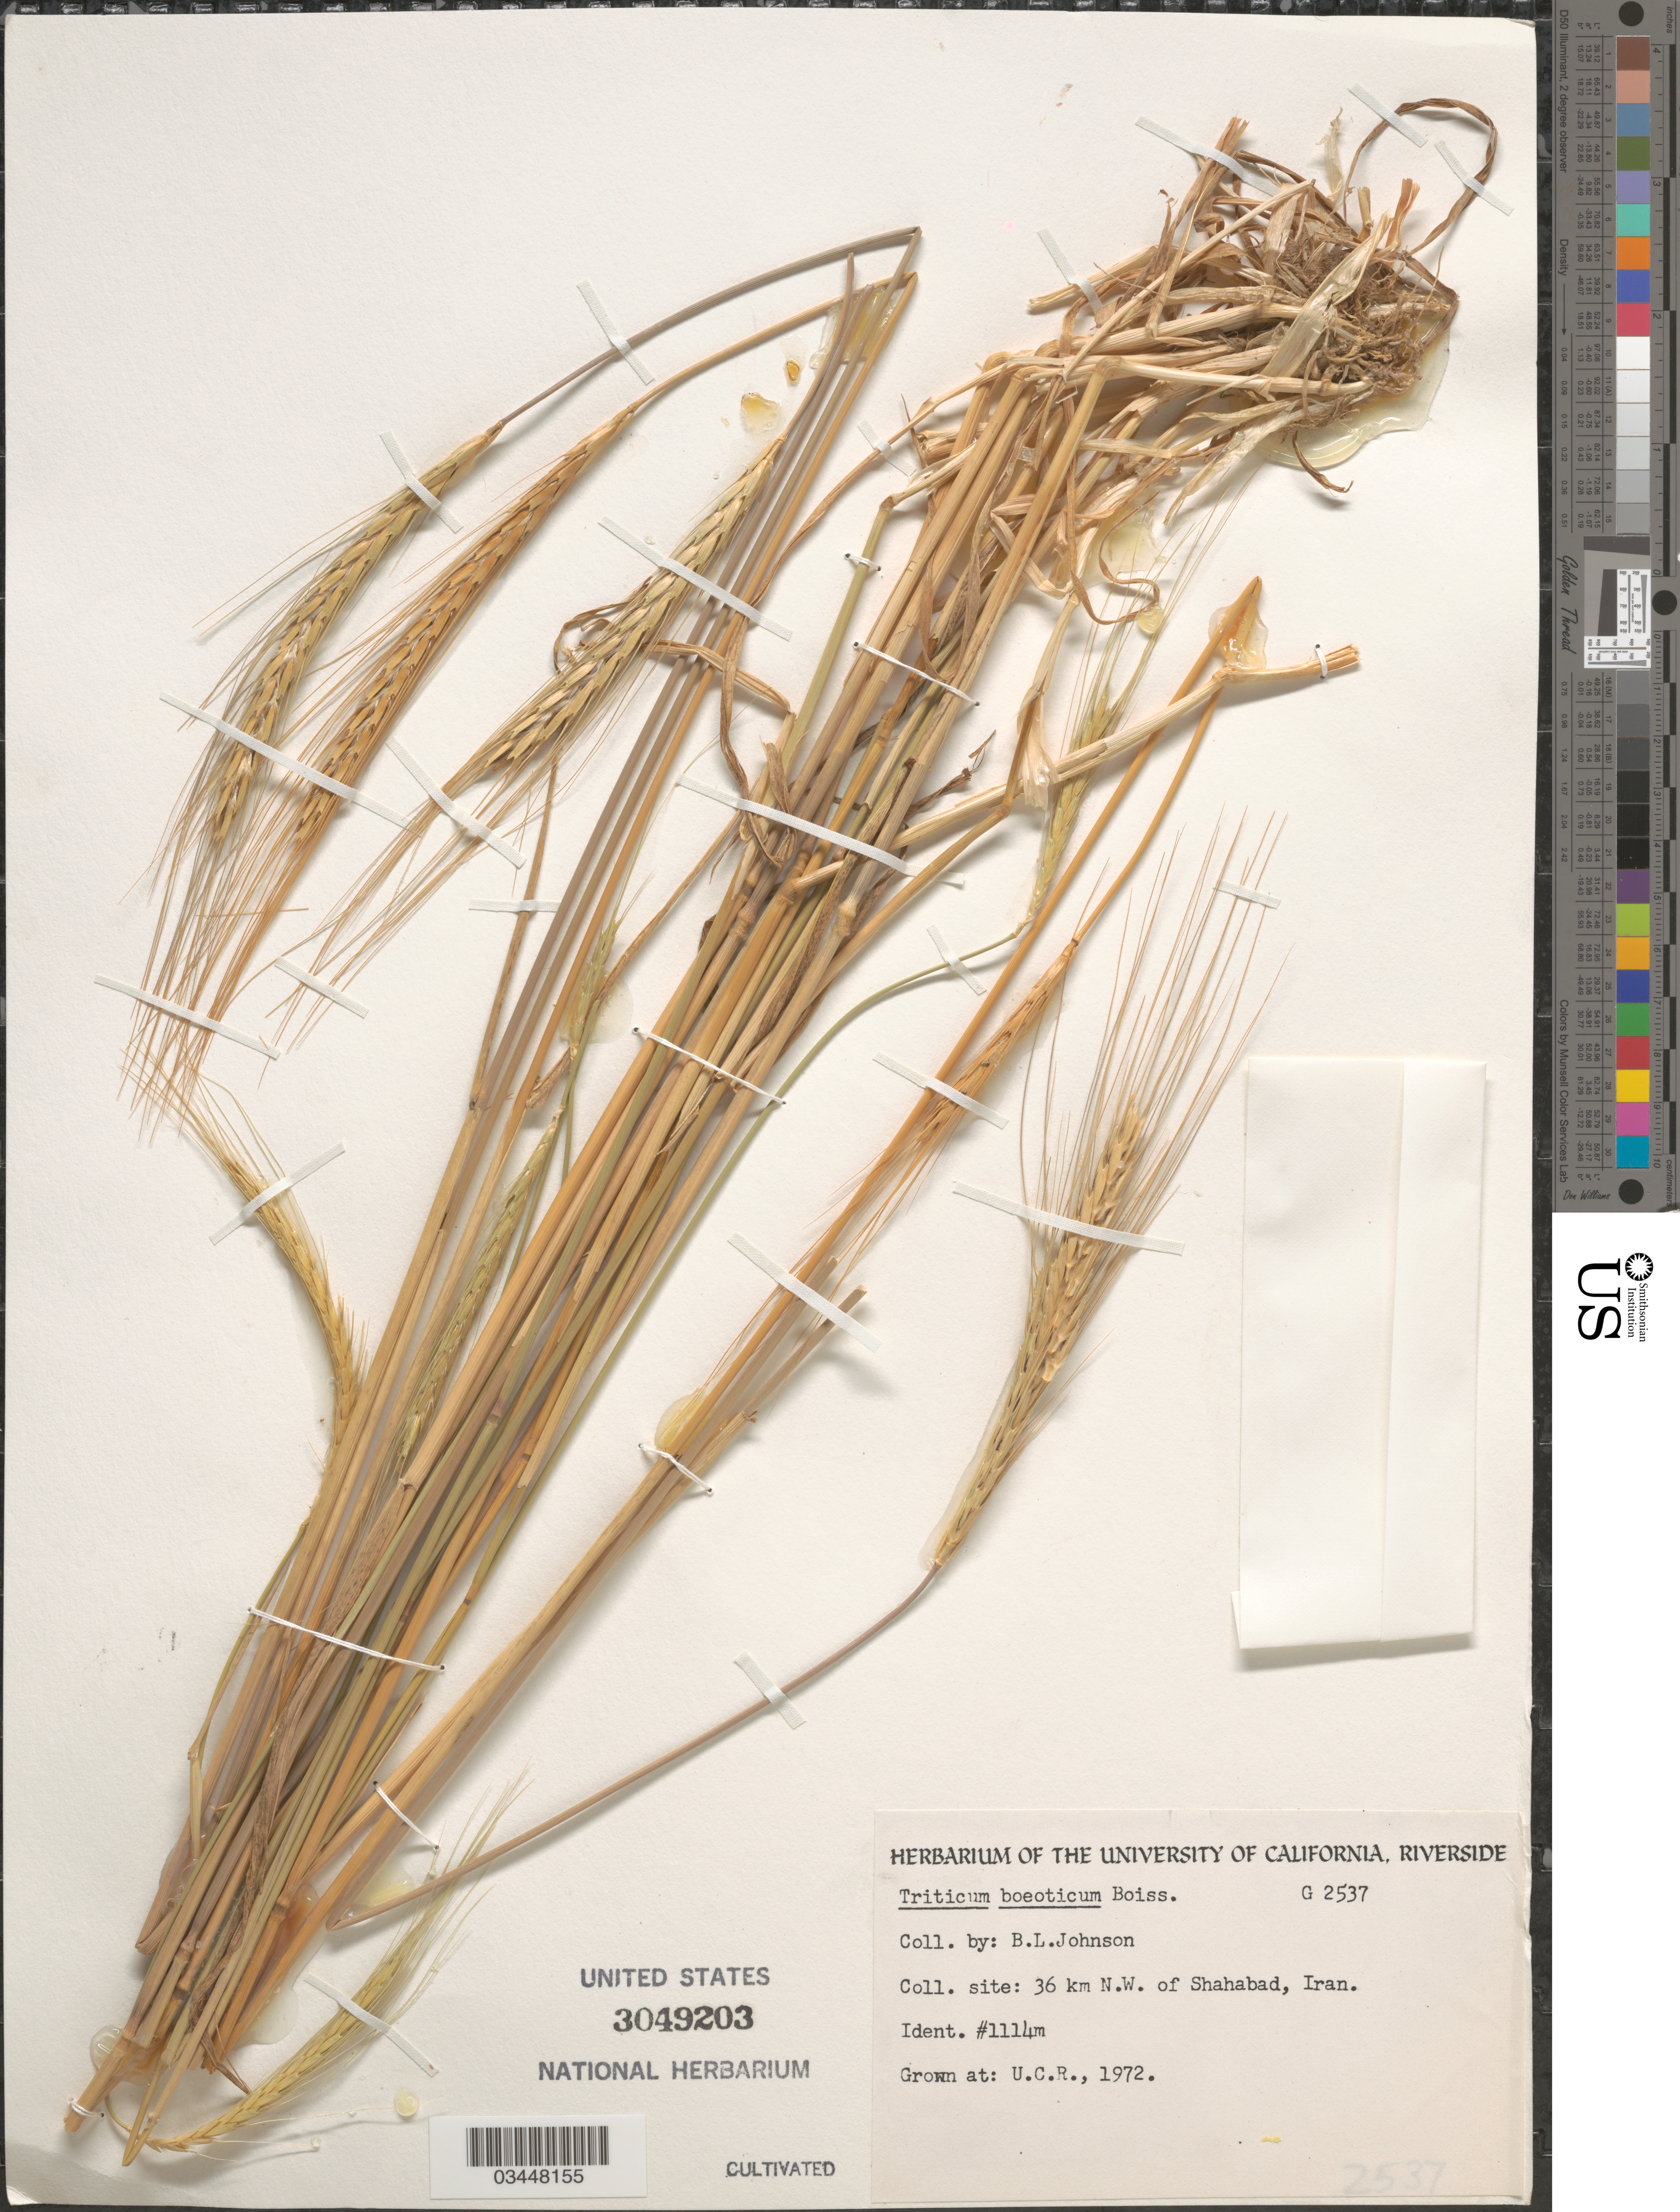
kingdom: Plantae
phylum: Tracheophyta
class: Liliopsida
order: Poales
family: Poaceae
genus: Triticum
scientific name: Triticum boeoticum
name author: Boiss.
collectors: ex herb. Univ. of California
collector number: G2537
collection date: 1972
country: United States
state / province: California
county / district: Riverside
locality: U.C.R.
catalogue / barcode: US 3049203